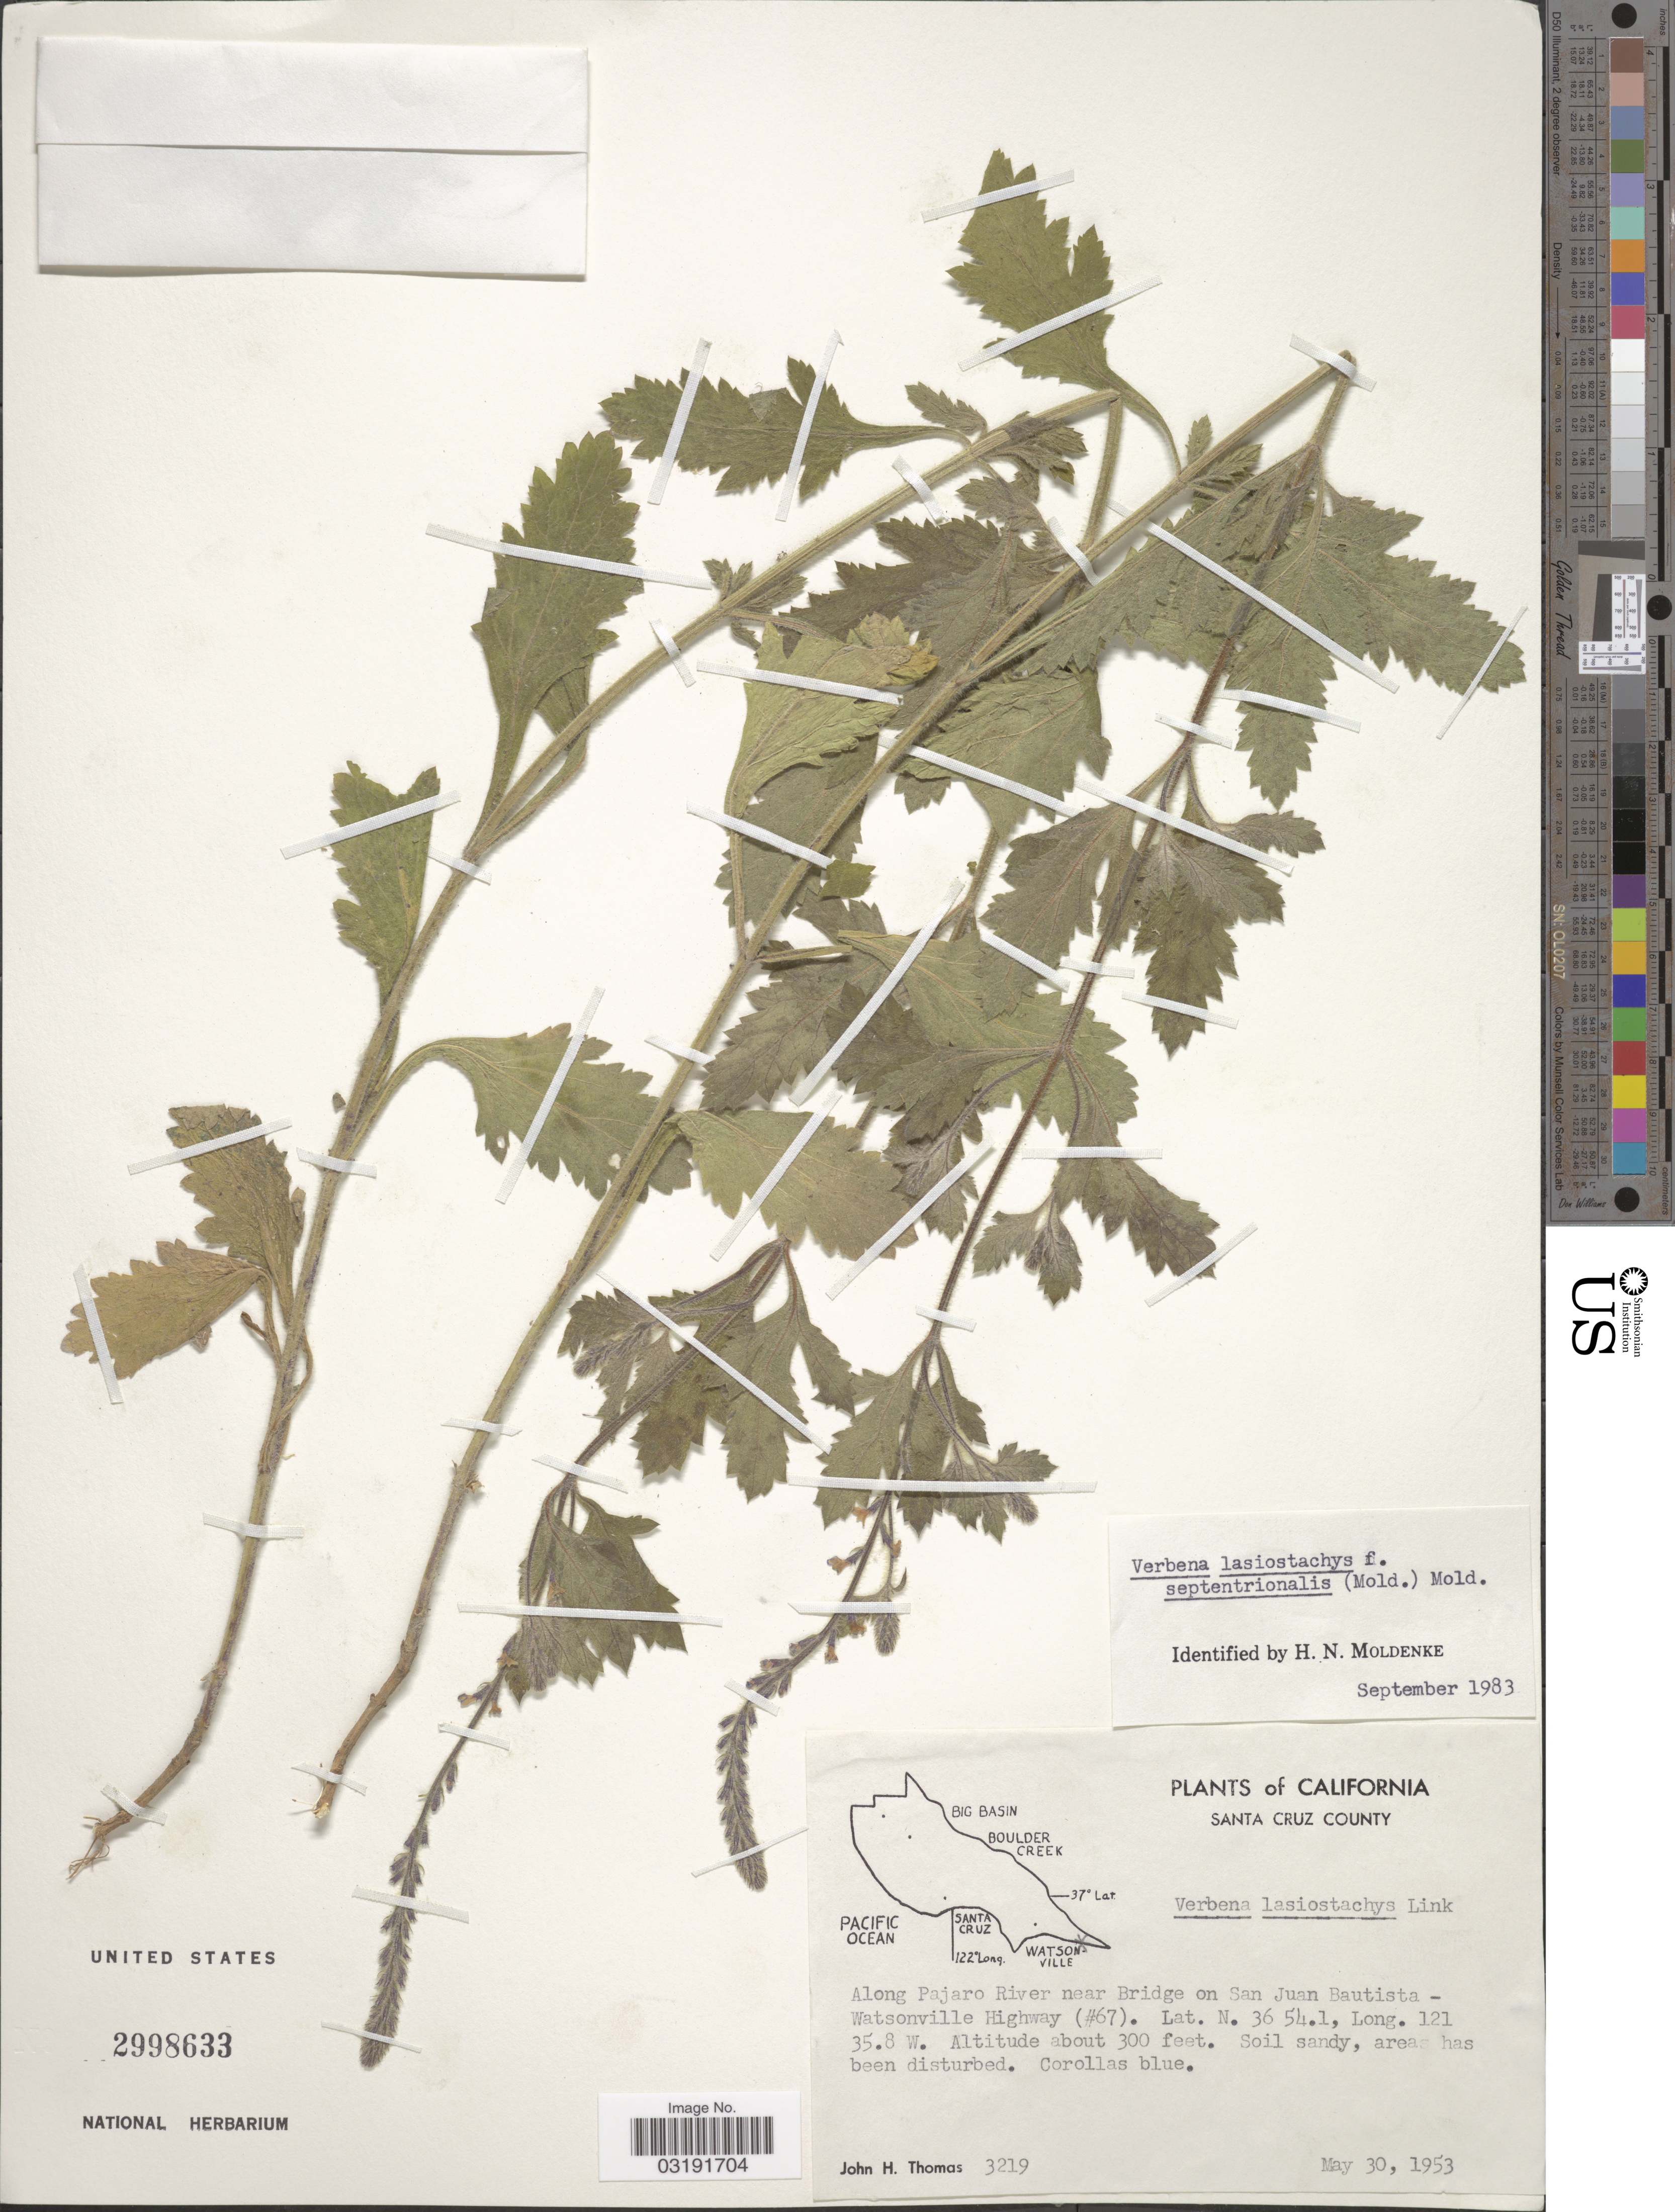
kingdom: Plantae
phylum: Tracheophyta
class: Magnoliopsida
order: Lamiales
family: Verbenaceae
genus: Verbena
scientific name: Verbena lasiostachys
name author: Link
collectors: J. H. Thomas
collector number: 3219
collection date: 1953-05-30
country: United States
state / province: California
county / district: Santa Cruz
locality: Santa Cruz County. Along Pajaro River near Bridge on San Juan Bautista - Watsonville Highway (#67).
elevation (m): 91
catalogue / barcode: US 2998633